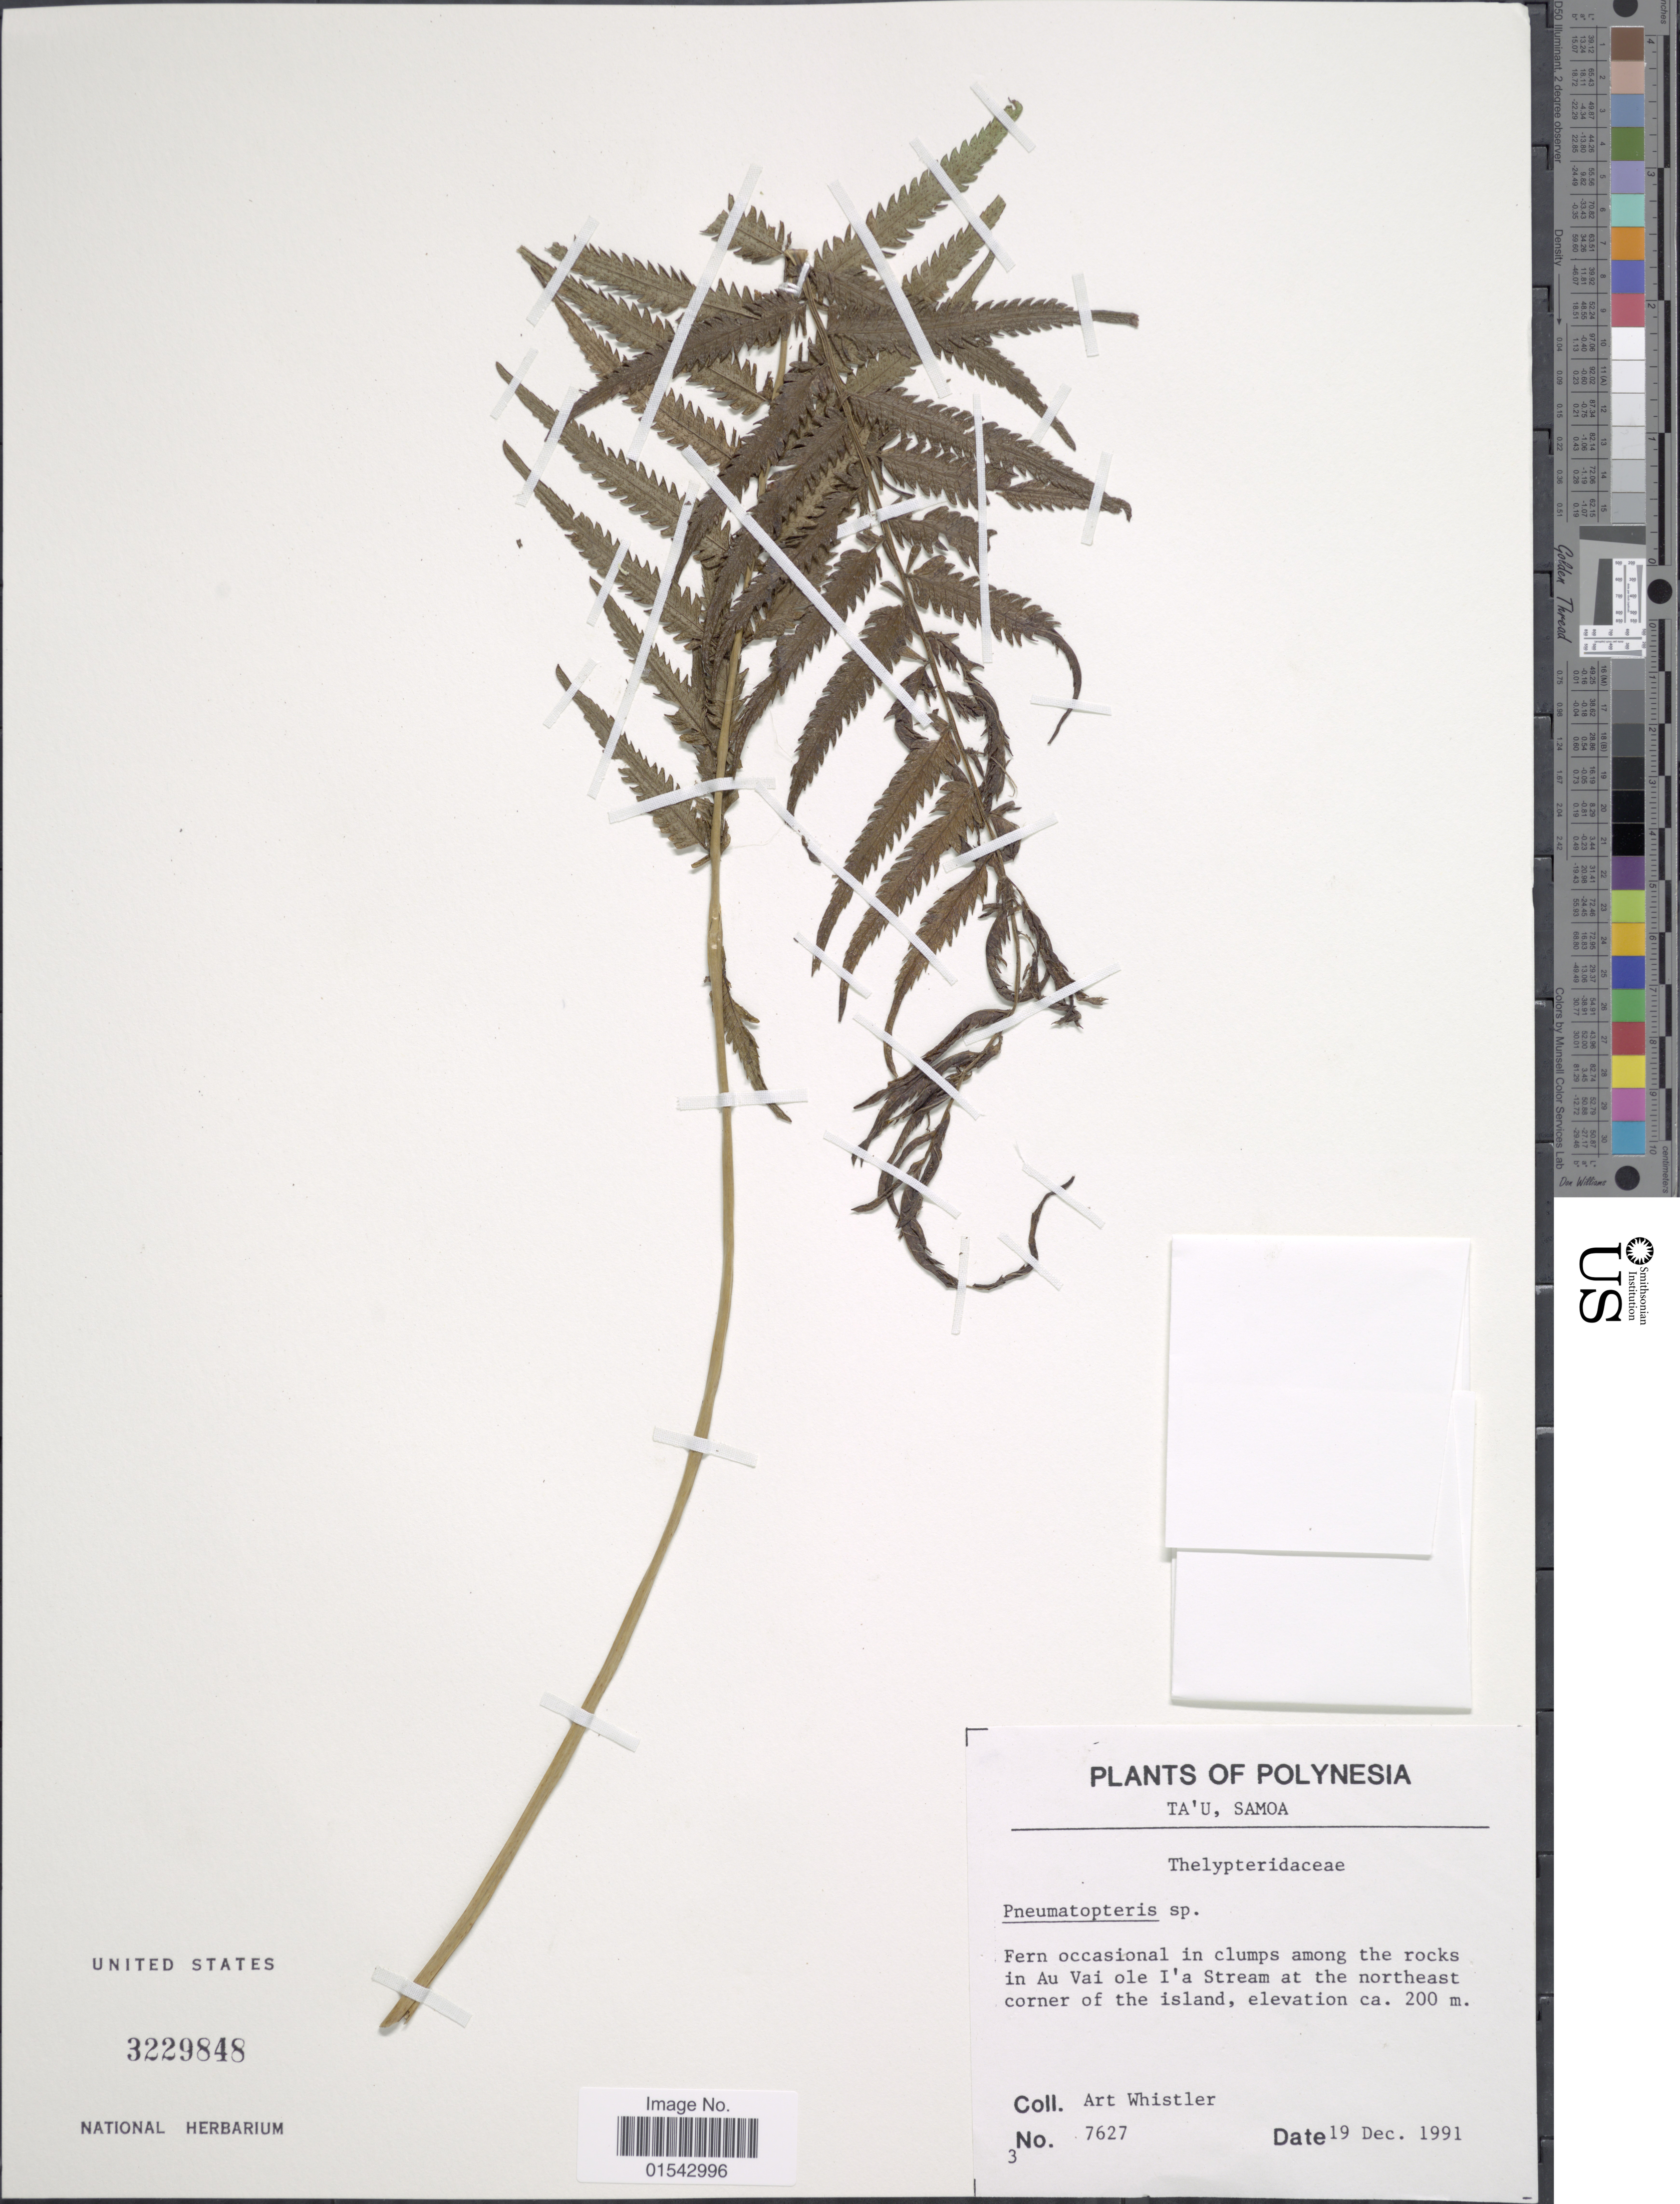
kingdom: Plantae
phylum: Tracheophyta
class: Polypodiopsida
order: Polypodiales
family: Thelypteridaceae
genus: Cyclosorus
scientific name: Cyclosorus sp.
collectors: A. Whistler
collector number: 7627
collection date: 1991-12-19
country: American Samoa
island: Ta'u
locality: in Au Vai ole I'a Stream at the northeast corner of the island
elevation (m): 200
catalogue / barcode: US 3229848